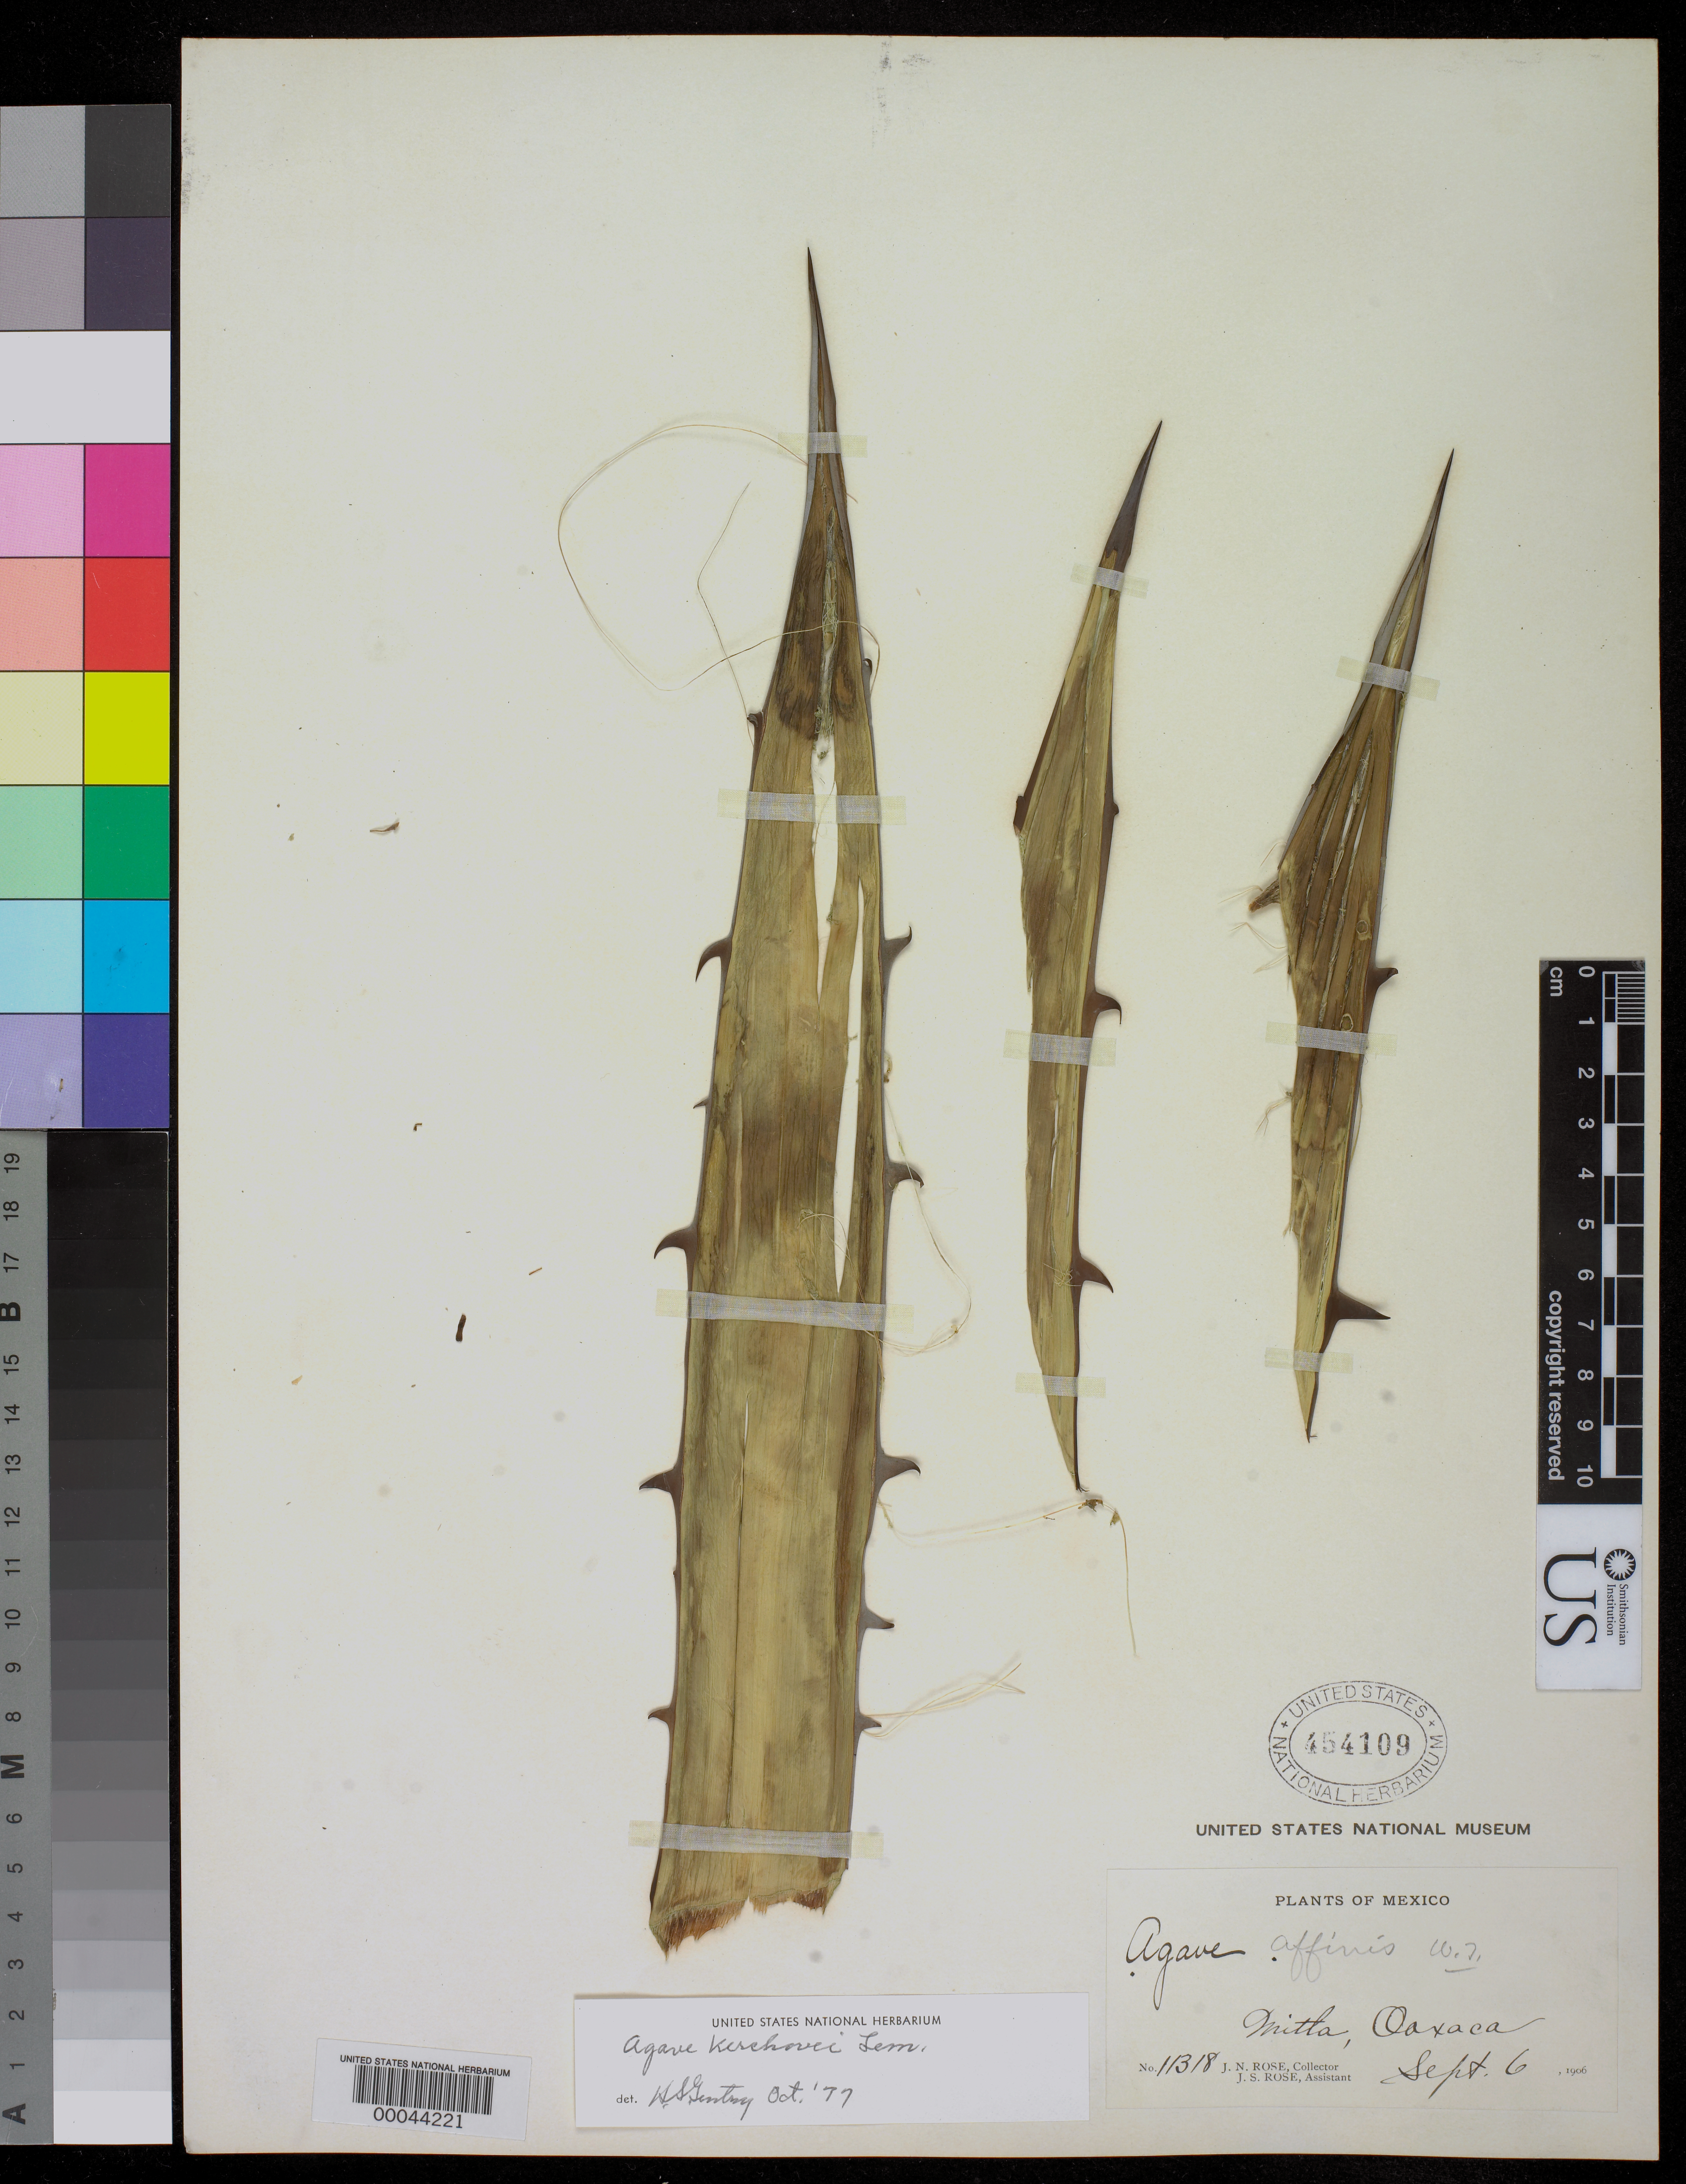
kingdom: Plantae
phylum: Tracheophyta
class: Liliopsida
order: Asparagales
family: Asparagaceae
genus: Agave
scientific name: Agave kerchovei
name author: Lem.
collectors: J. N. Rose & J. S. Rose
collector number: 11318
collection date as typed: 06 Sep 1906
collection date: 1906-09-06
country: Mexico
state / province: Oaxaca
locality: Mitla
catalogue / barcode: US 454109